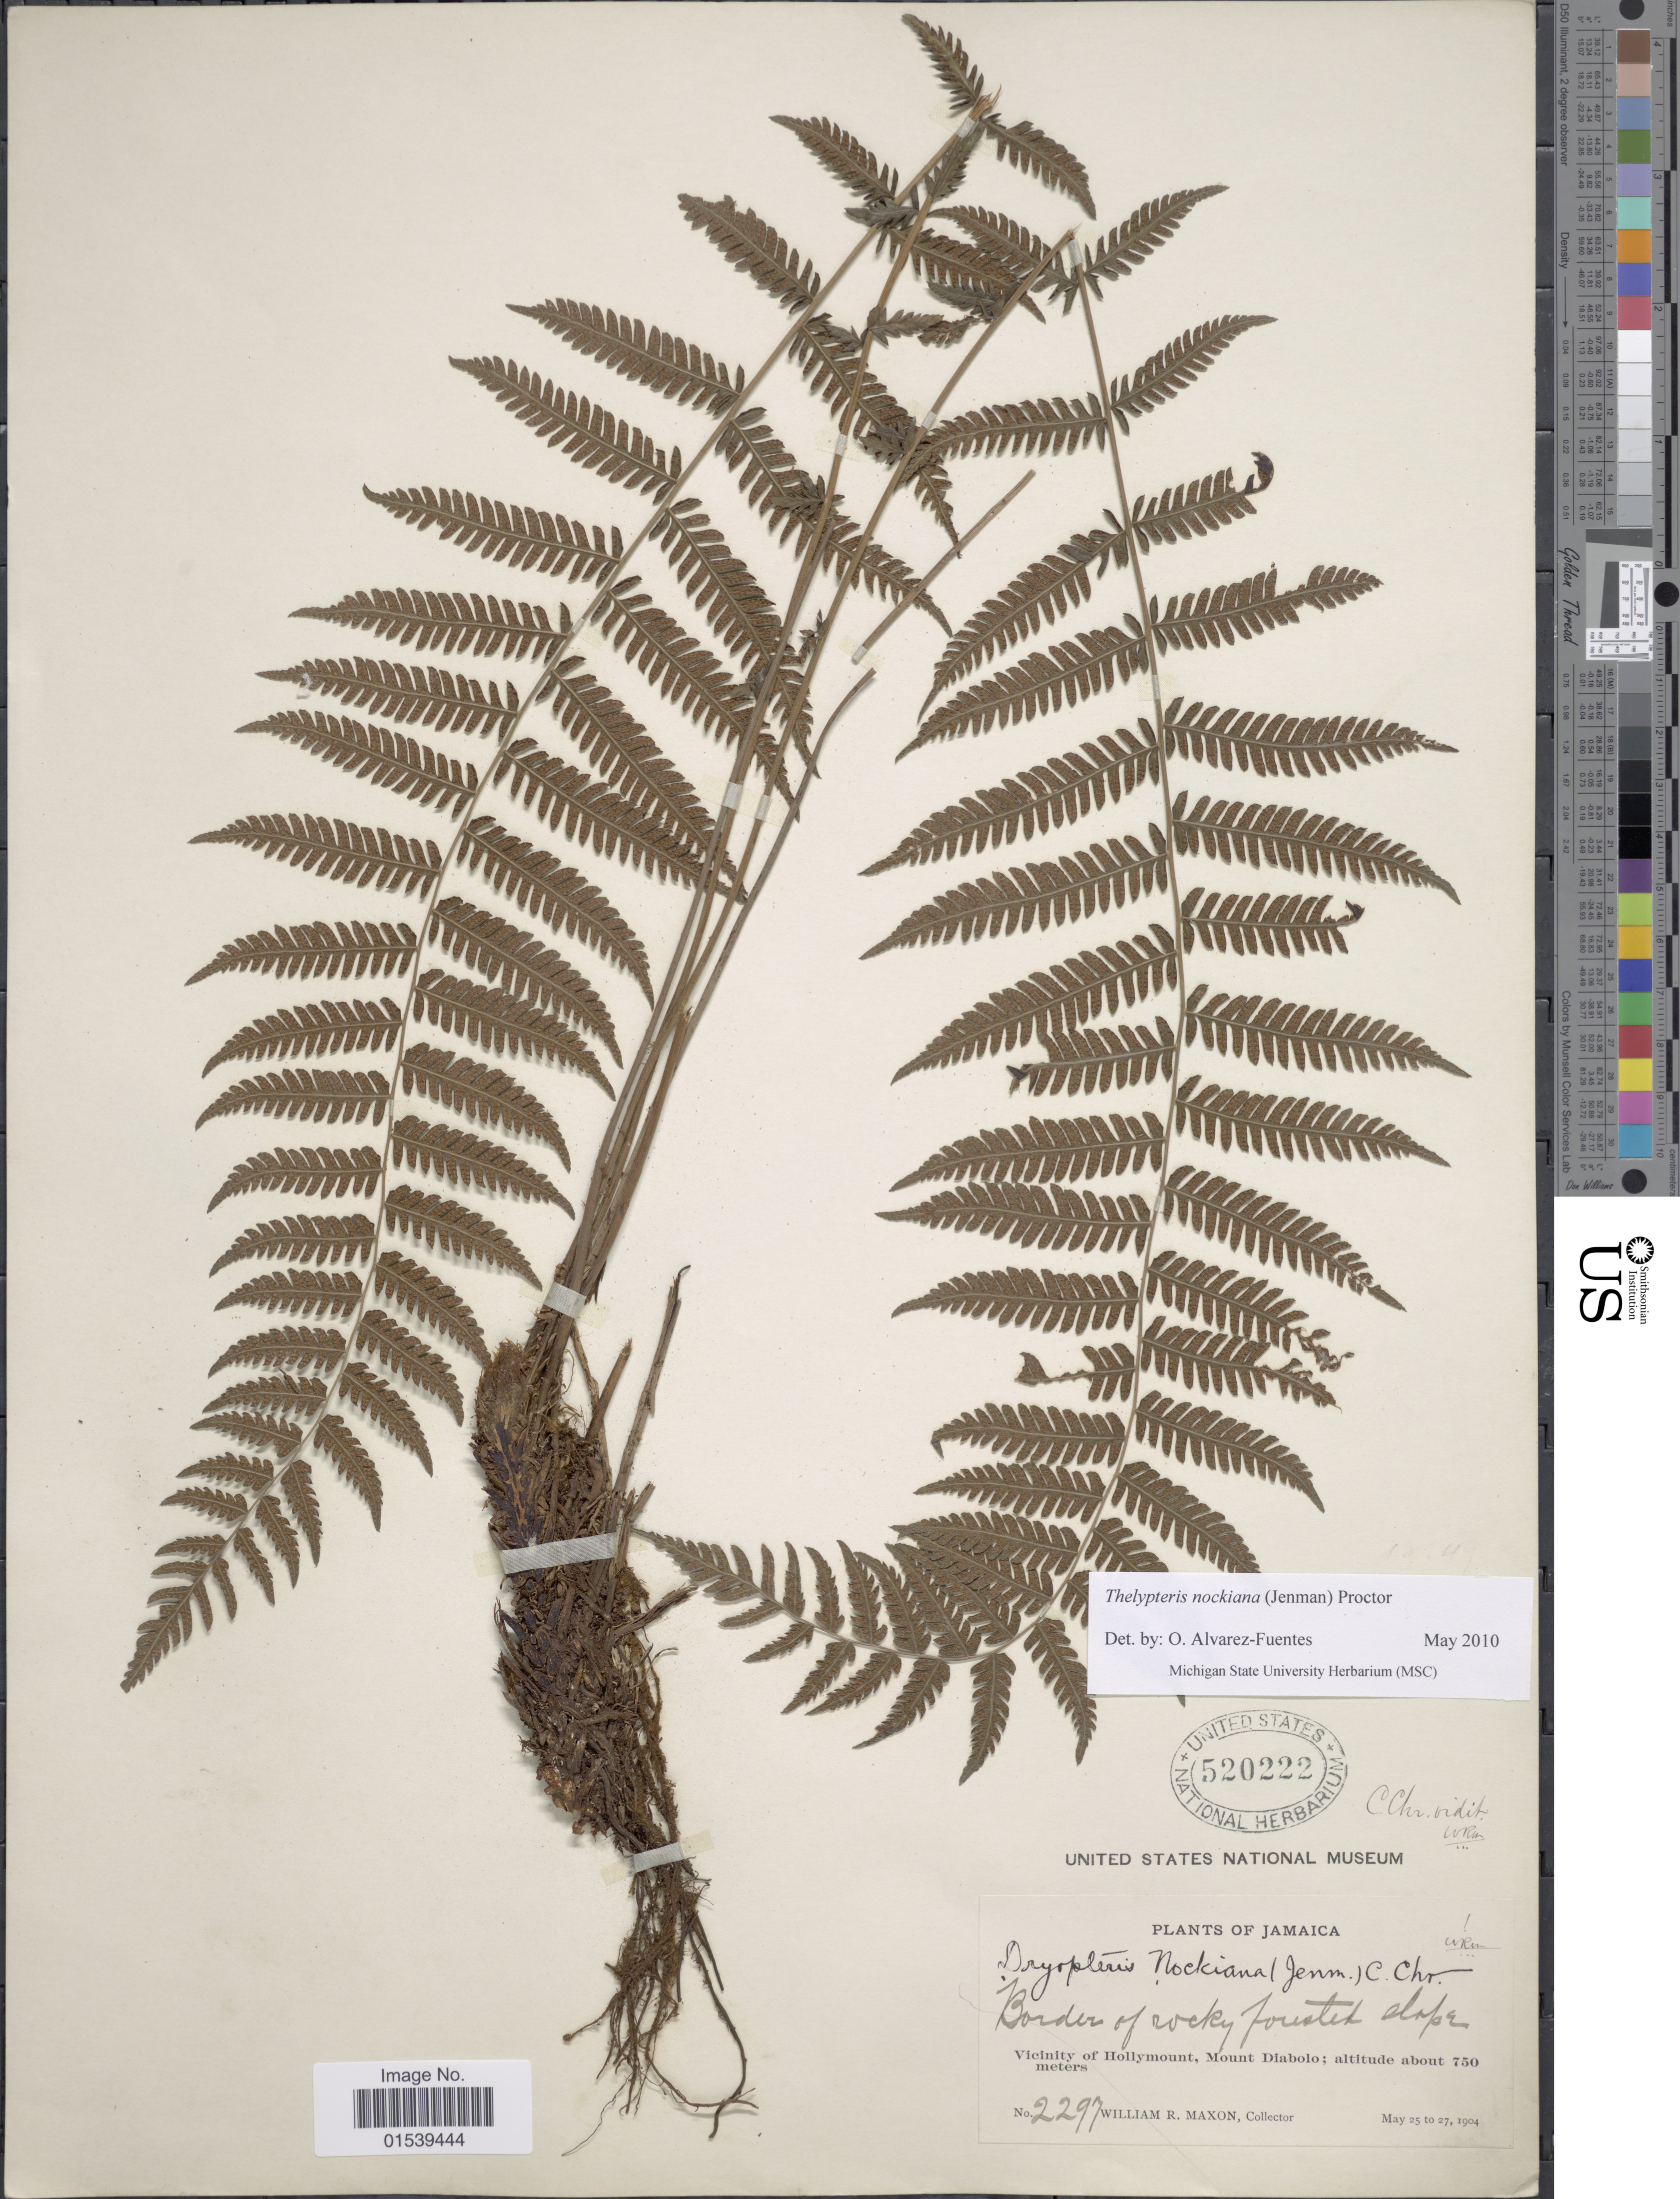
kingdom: Plantae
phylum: Tracheophyta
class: Polypodiopsida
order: Polypodiales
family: Thelypteridaceae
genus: Amauropelta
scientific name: Amauropelta nockiana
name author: (Jenman) Pic. Serm.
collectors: W. R. Maxon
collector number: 2297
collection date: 1904-05-25/1904-05-27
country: Jamaica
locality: Vicinity of Hollymount, Mount Diablo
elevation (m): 750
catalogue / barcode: US 520222